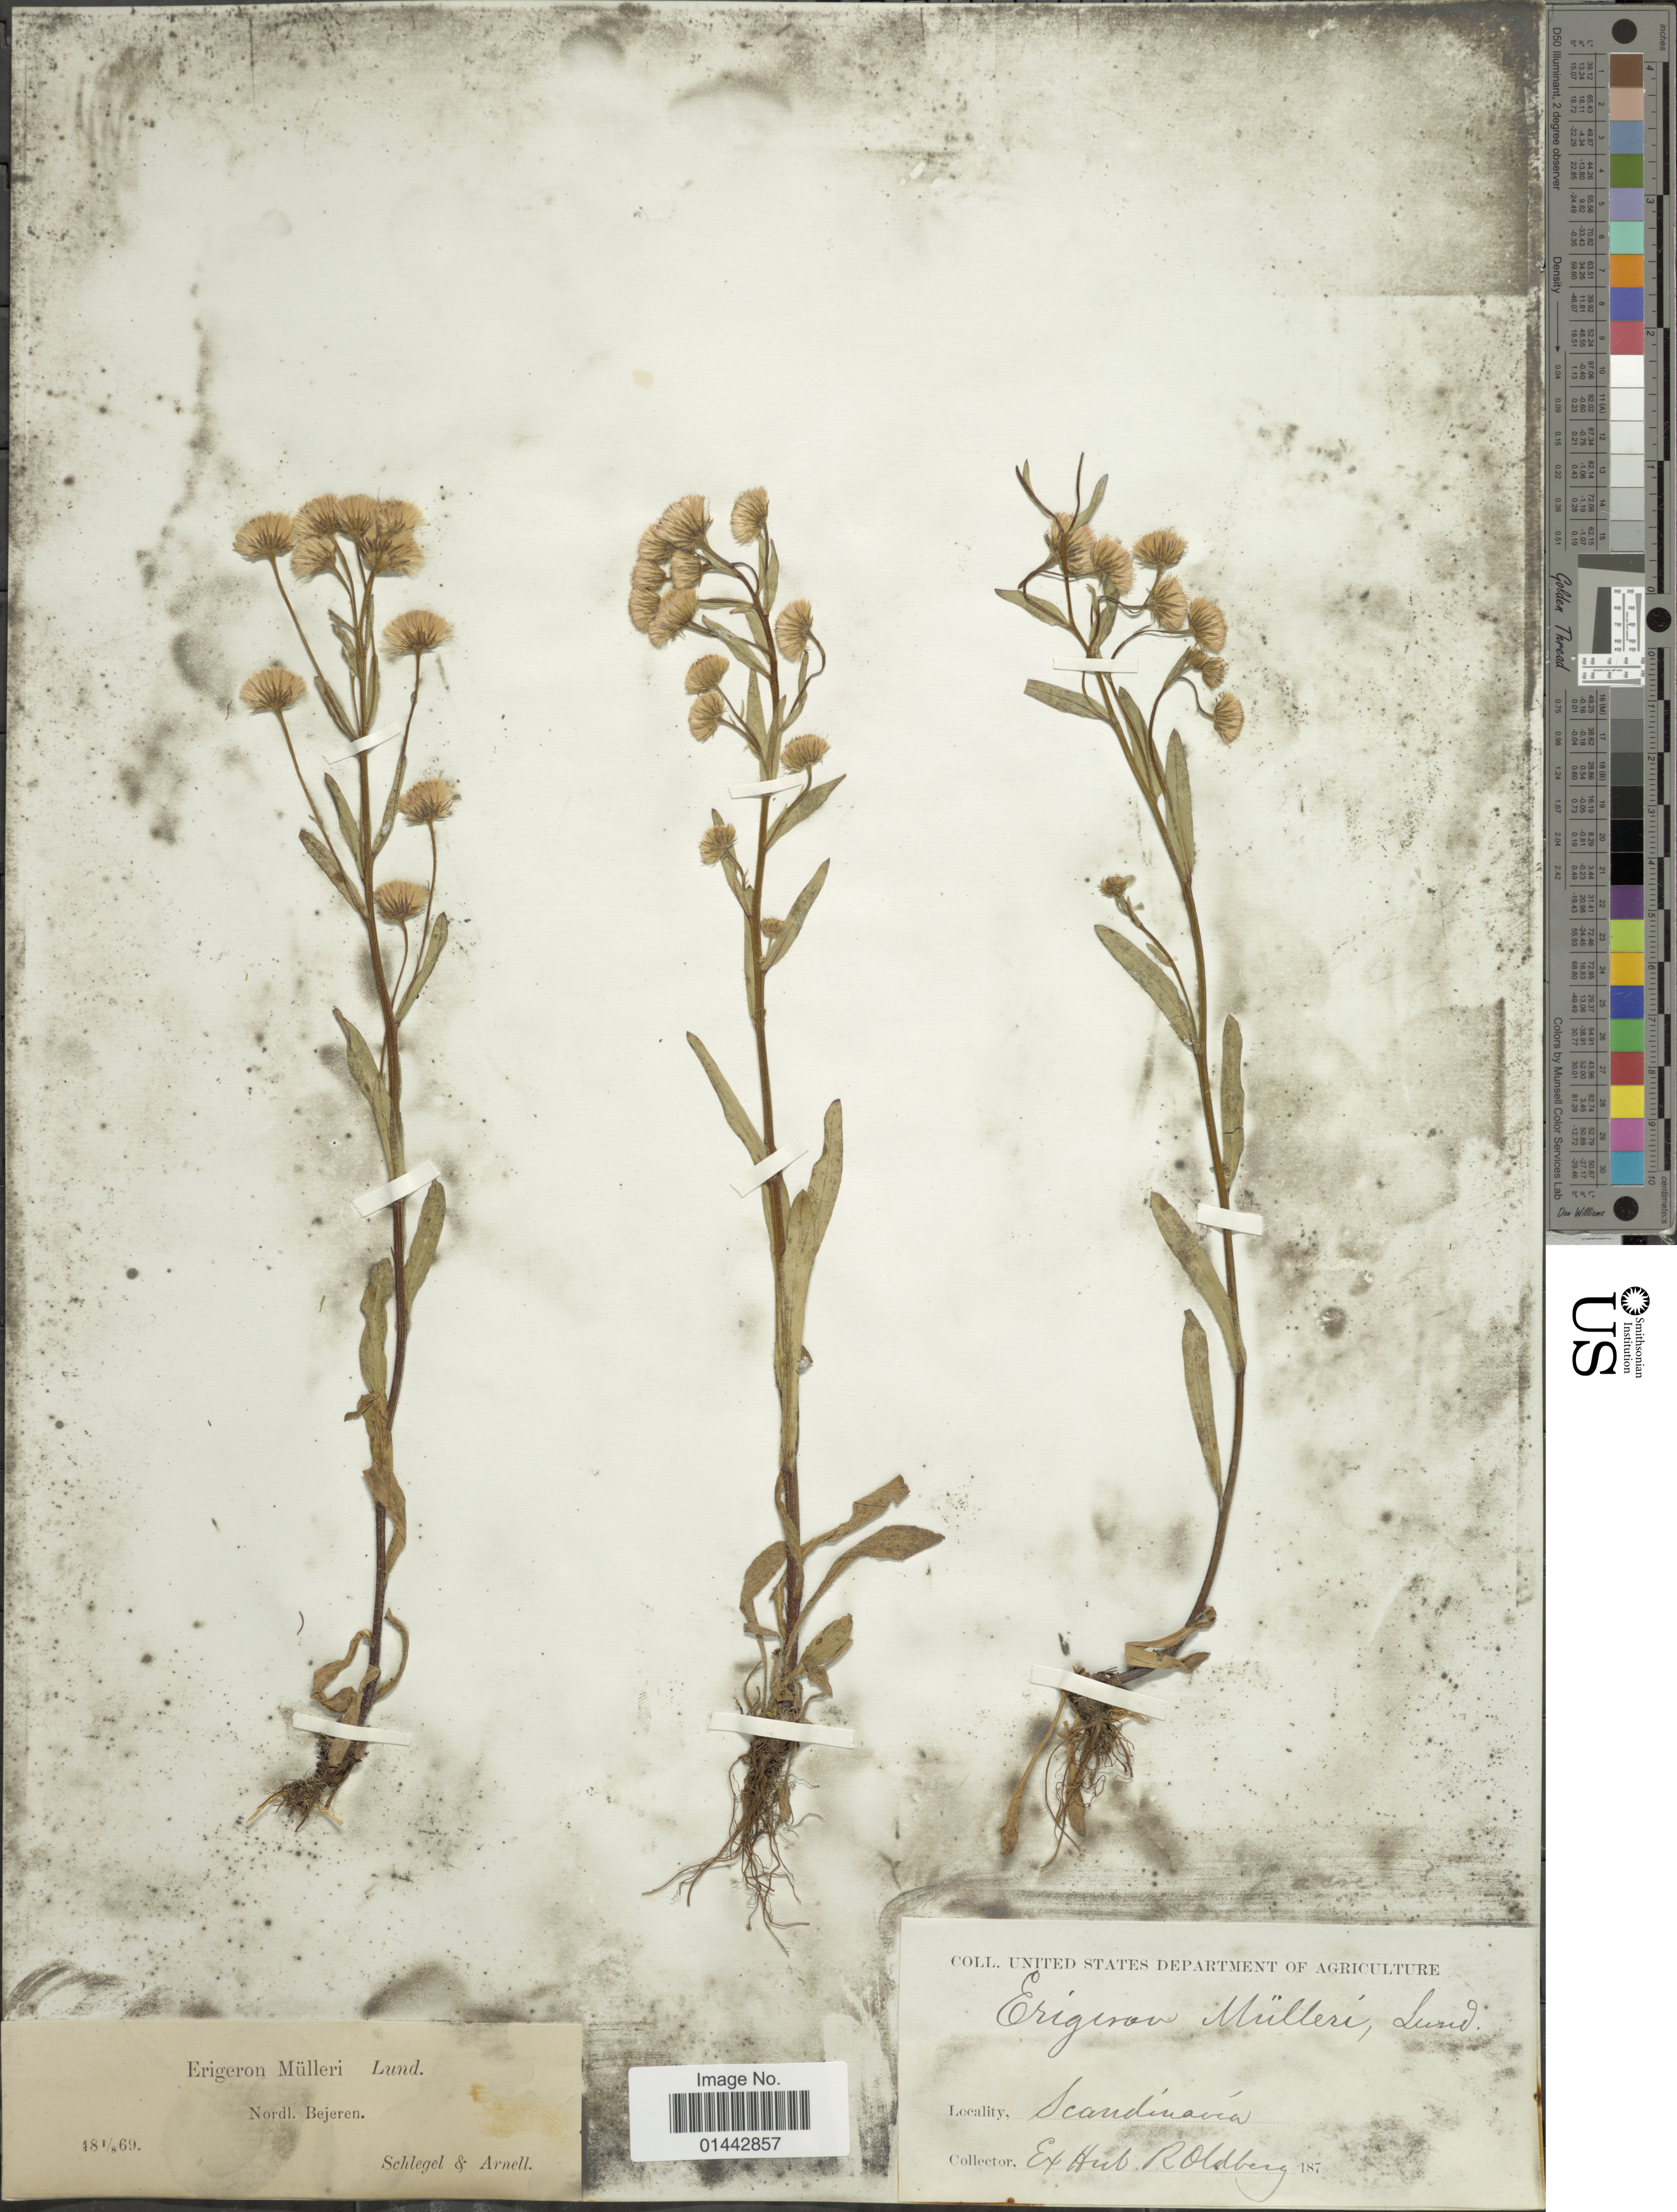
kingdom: Plantae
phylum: Tracheophyta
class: Magnoliopsida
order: Asterales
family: Asteraceae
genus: Erigeron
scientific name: Erigeron muelleri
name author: N. Lund ex Nyman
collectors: ex herb. R. Oldberg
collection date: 1869-08-01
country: Norway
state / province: Nordland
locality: Scandinavica, Nordl. Bejeren.